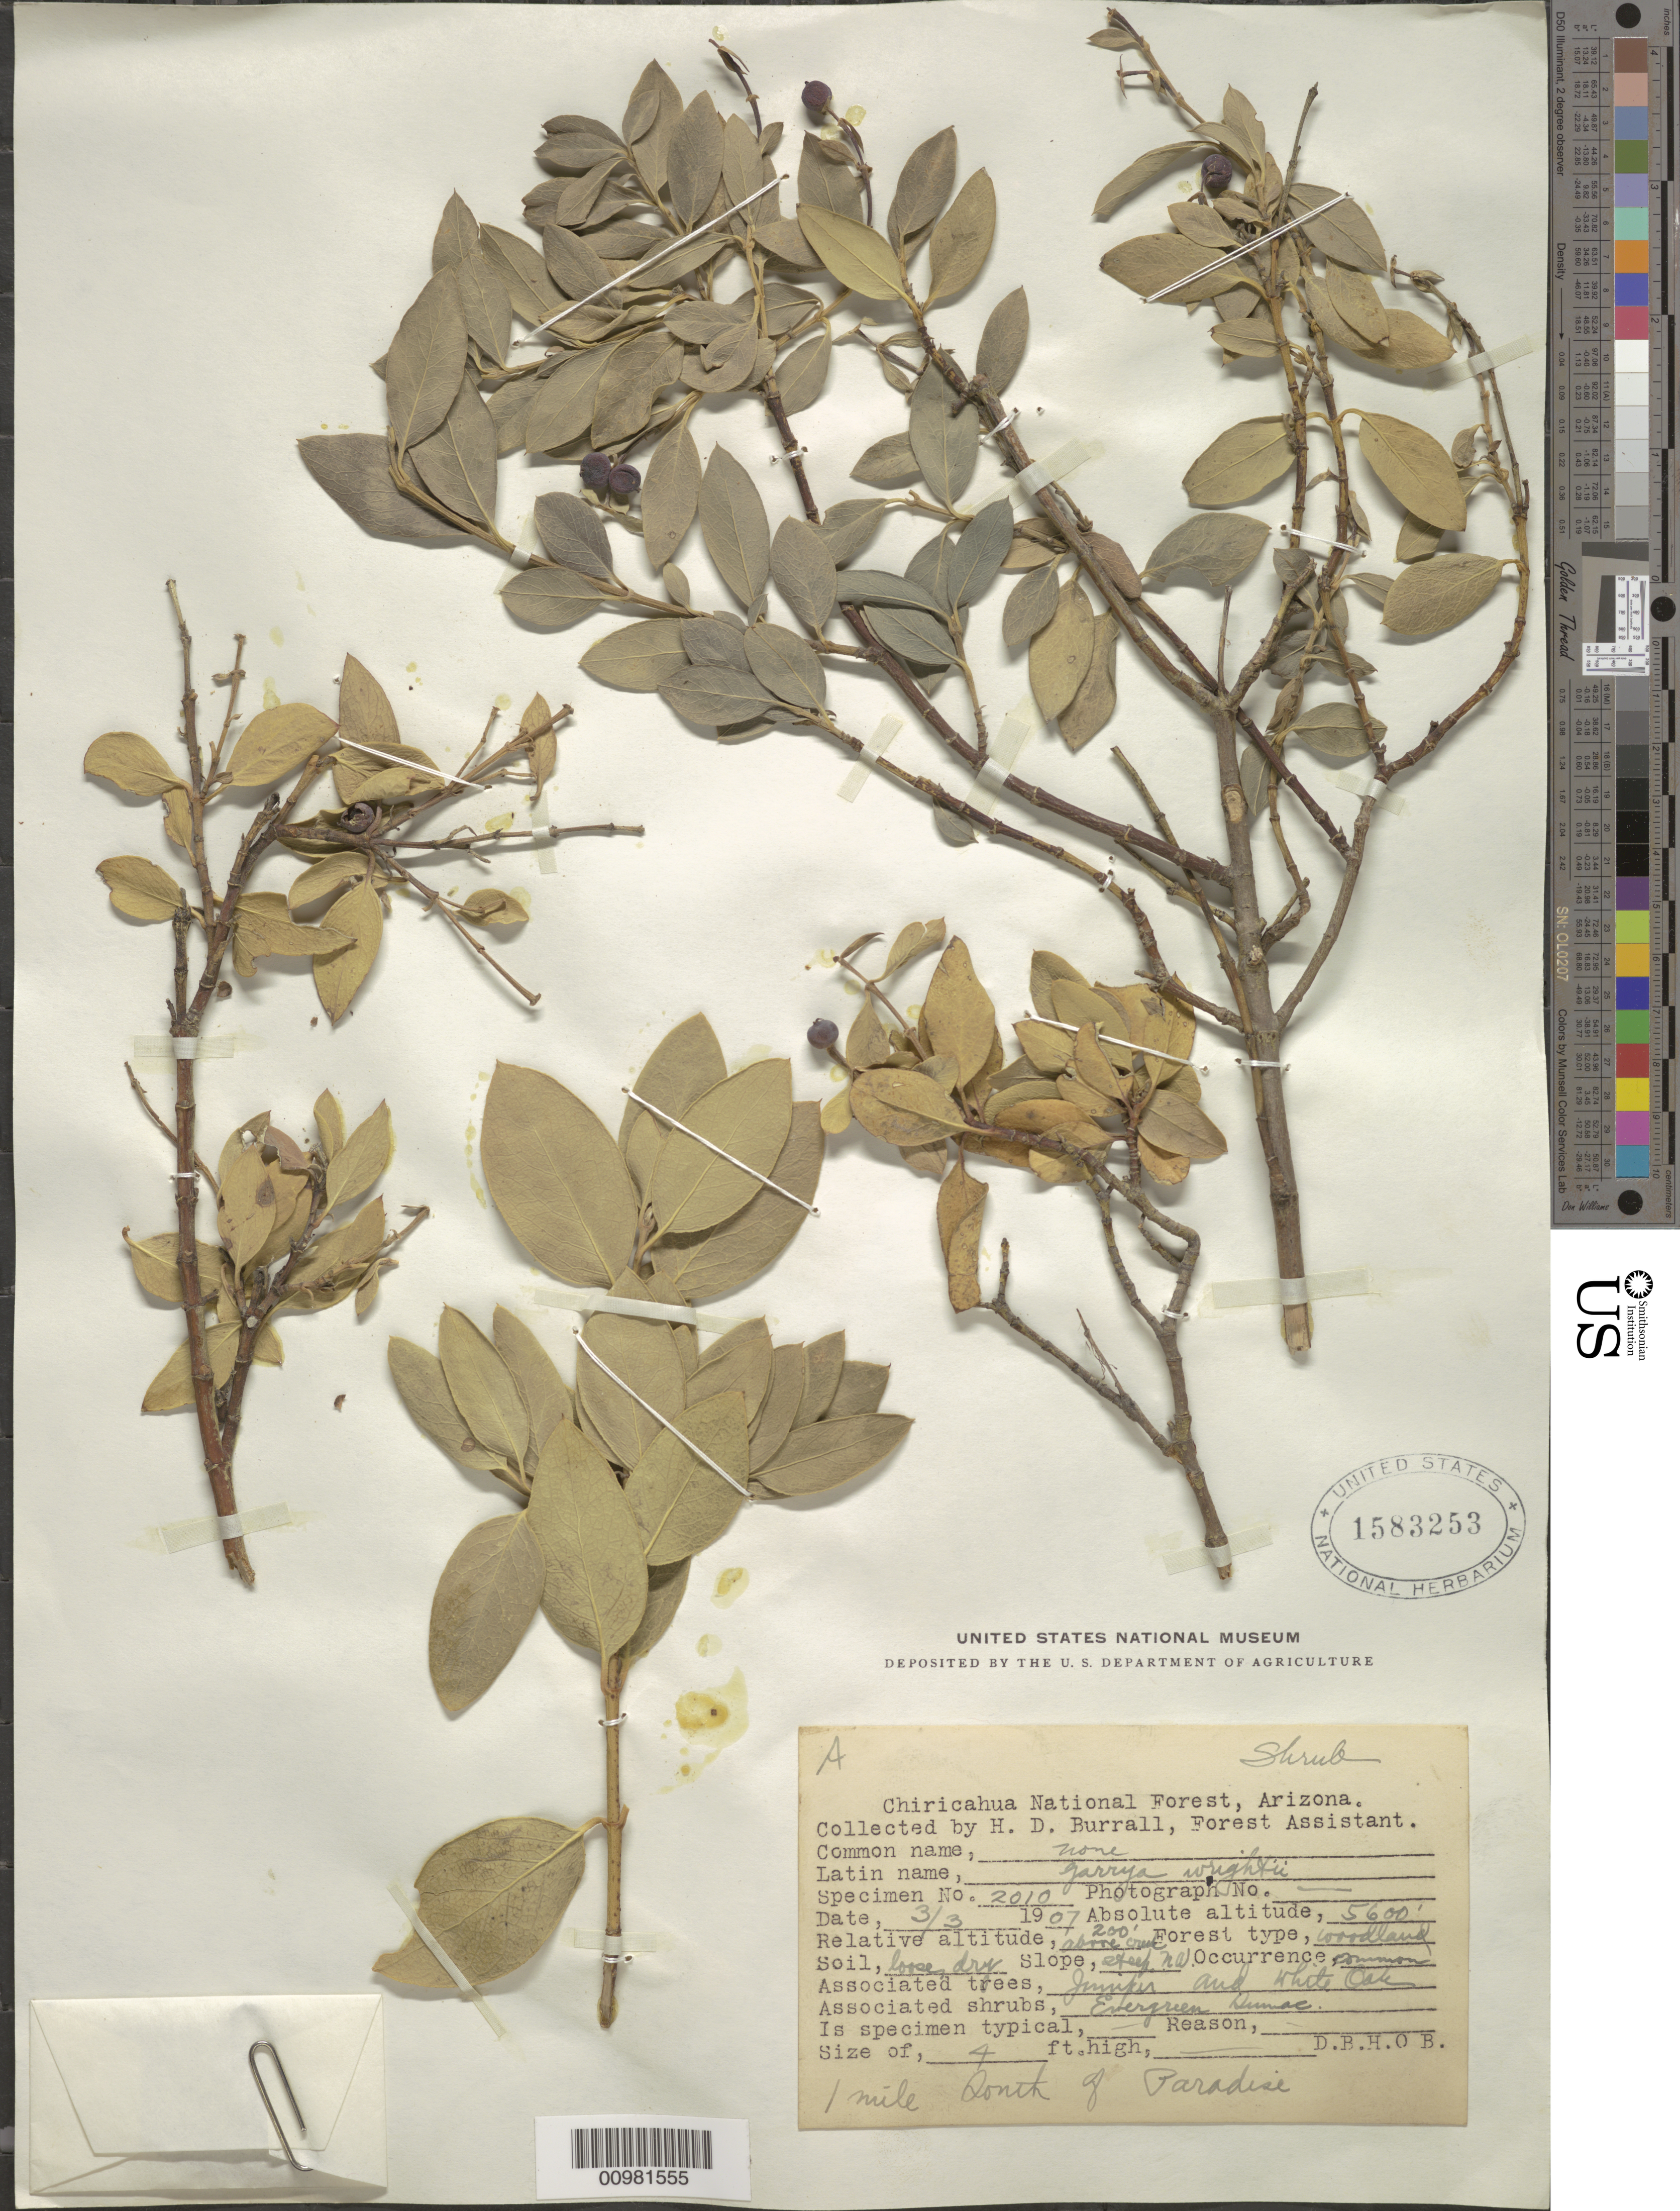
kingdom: Plantae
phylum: Tracheophyta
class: Magnoliopsida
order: Garryales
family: Garryaceae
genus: Garrya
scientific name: Garrya wrightii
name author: Torr.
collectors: H. Burrall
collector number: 2010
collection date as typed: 03 Mar 1907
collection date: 1907-03-03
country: United States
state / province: Arizona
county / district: Cochise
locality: Chiricahua National Forest, 1 mi. S of Paradise, above a creek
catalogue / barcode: US 1583253